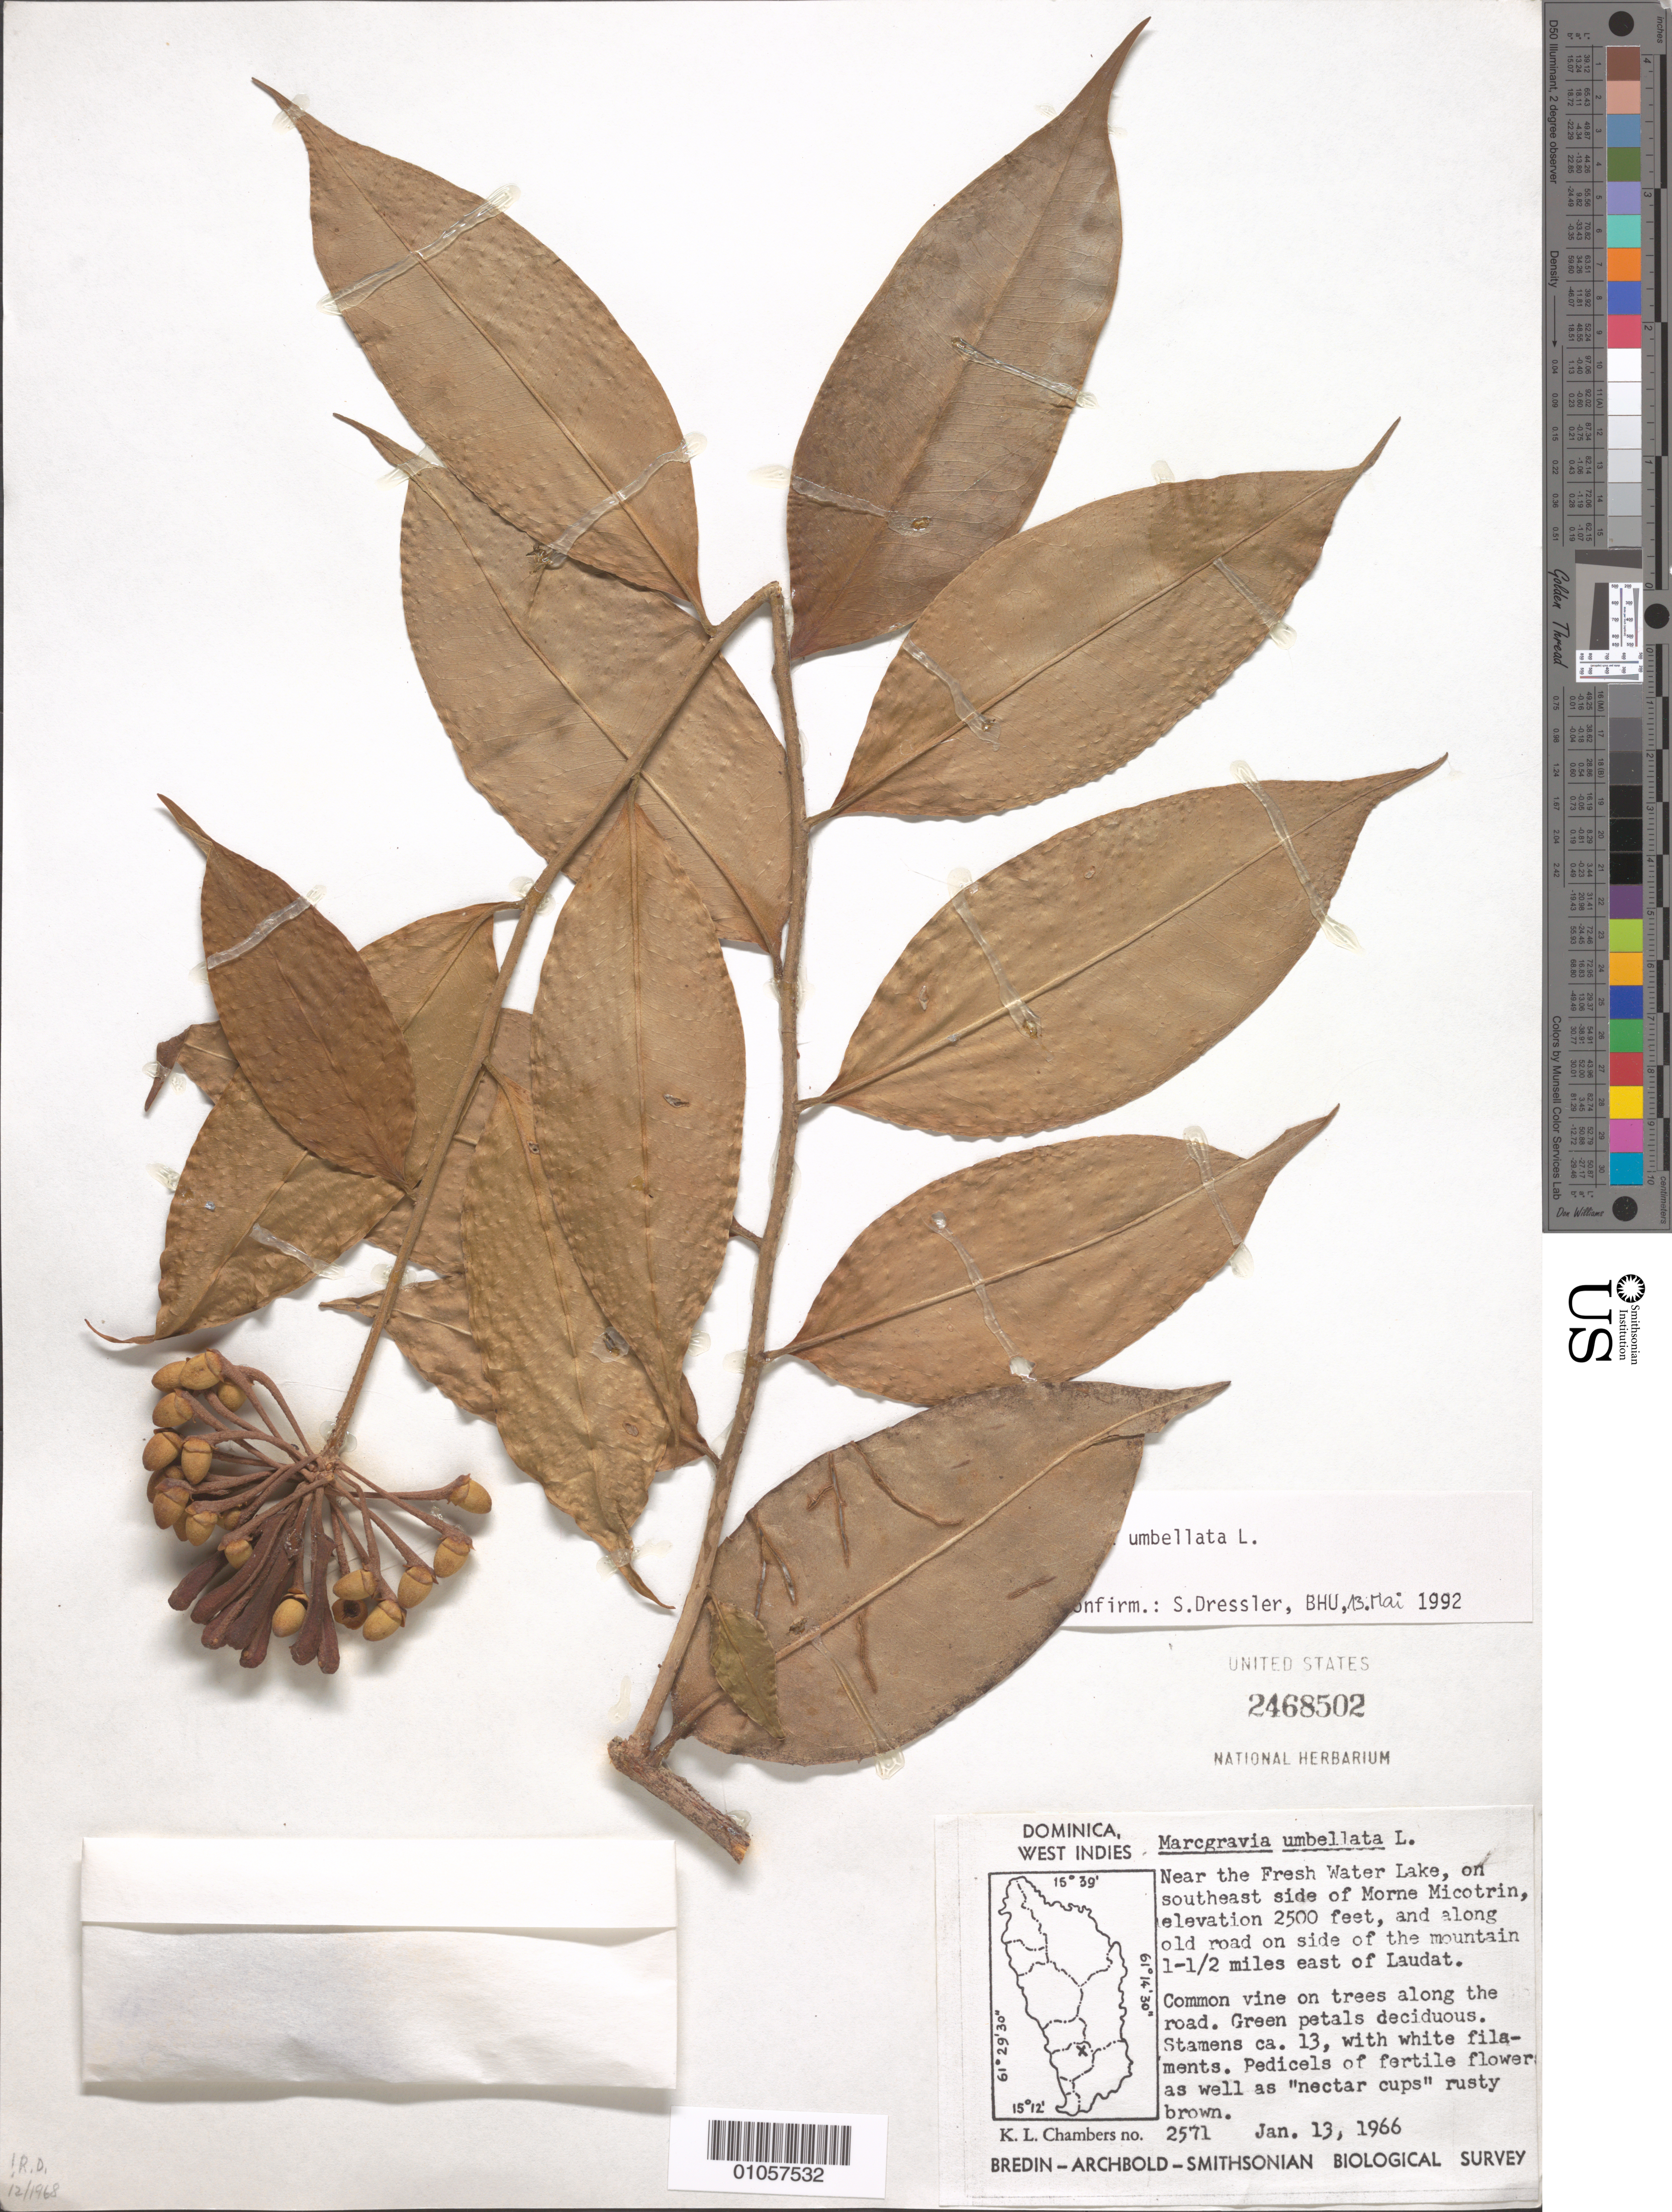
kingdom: Plantae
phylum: Tracheophyta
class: Magnoliopsida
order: Ericales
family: Marcgraviaceae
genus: Marcgravia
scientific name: Marcgravia umbellata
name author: L.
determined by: Dressler, S., (FR), Forschungsinstitut Und Naturmuseum Senckenberg (GERMANY)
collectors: K. L. Chambers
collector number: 2571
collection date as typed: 13 Jan 1966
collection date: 1966-01-13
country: Dominica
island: Dominica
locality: Fresh Water Lake, on SE side of Morne Micotrin, and along old road on side of mountain 1.5 miles E of Laudat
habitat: On trees along road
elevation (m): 762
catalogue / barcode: US 2468502